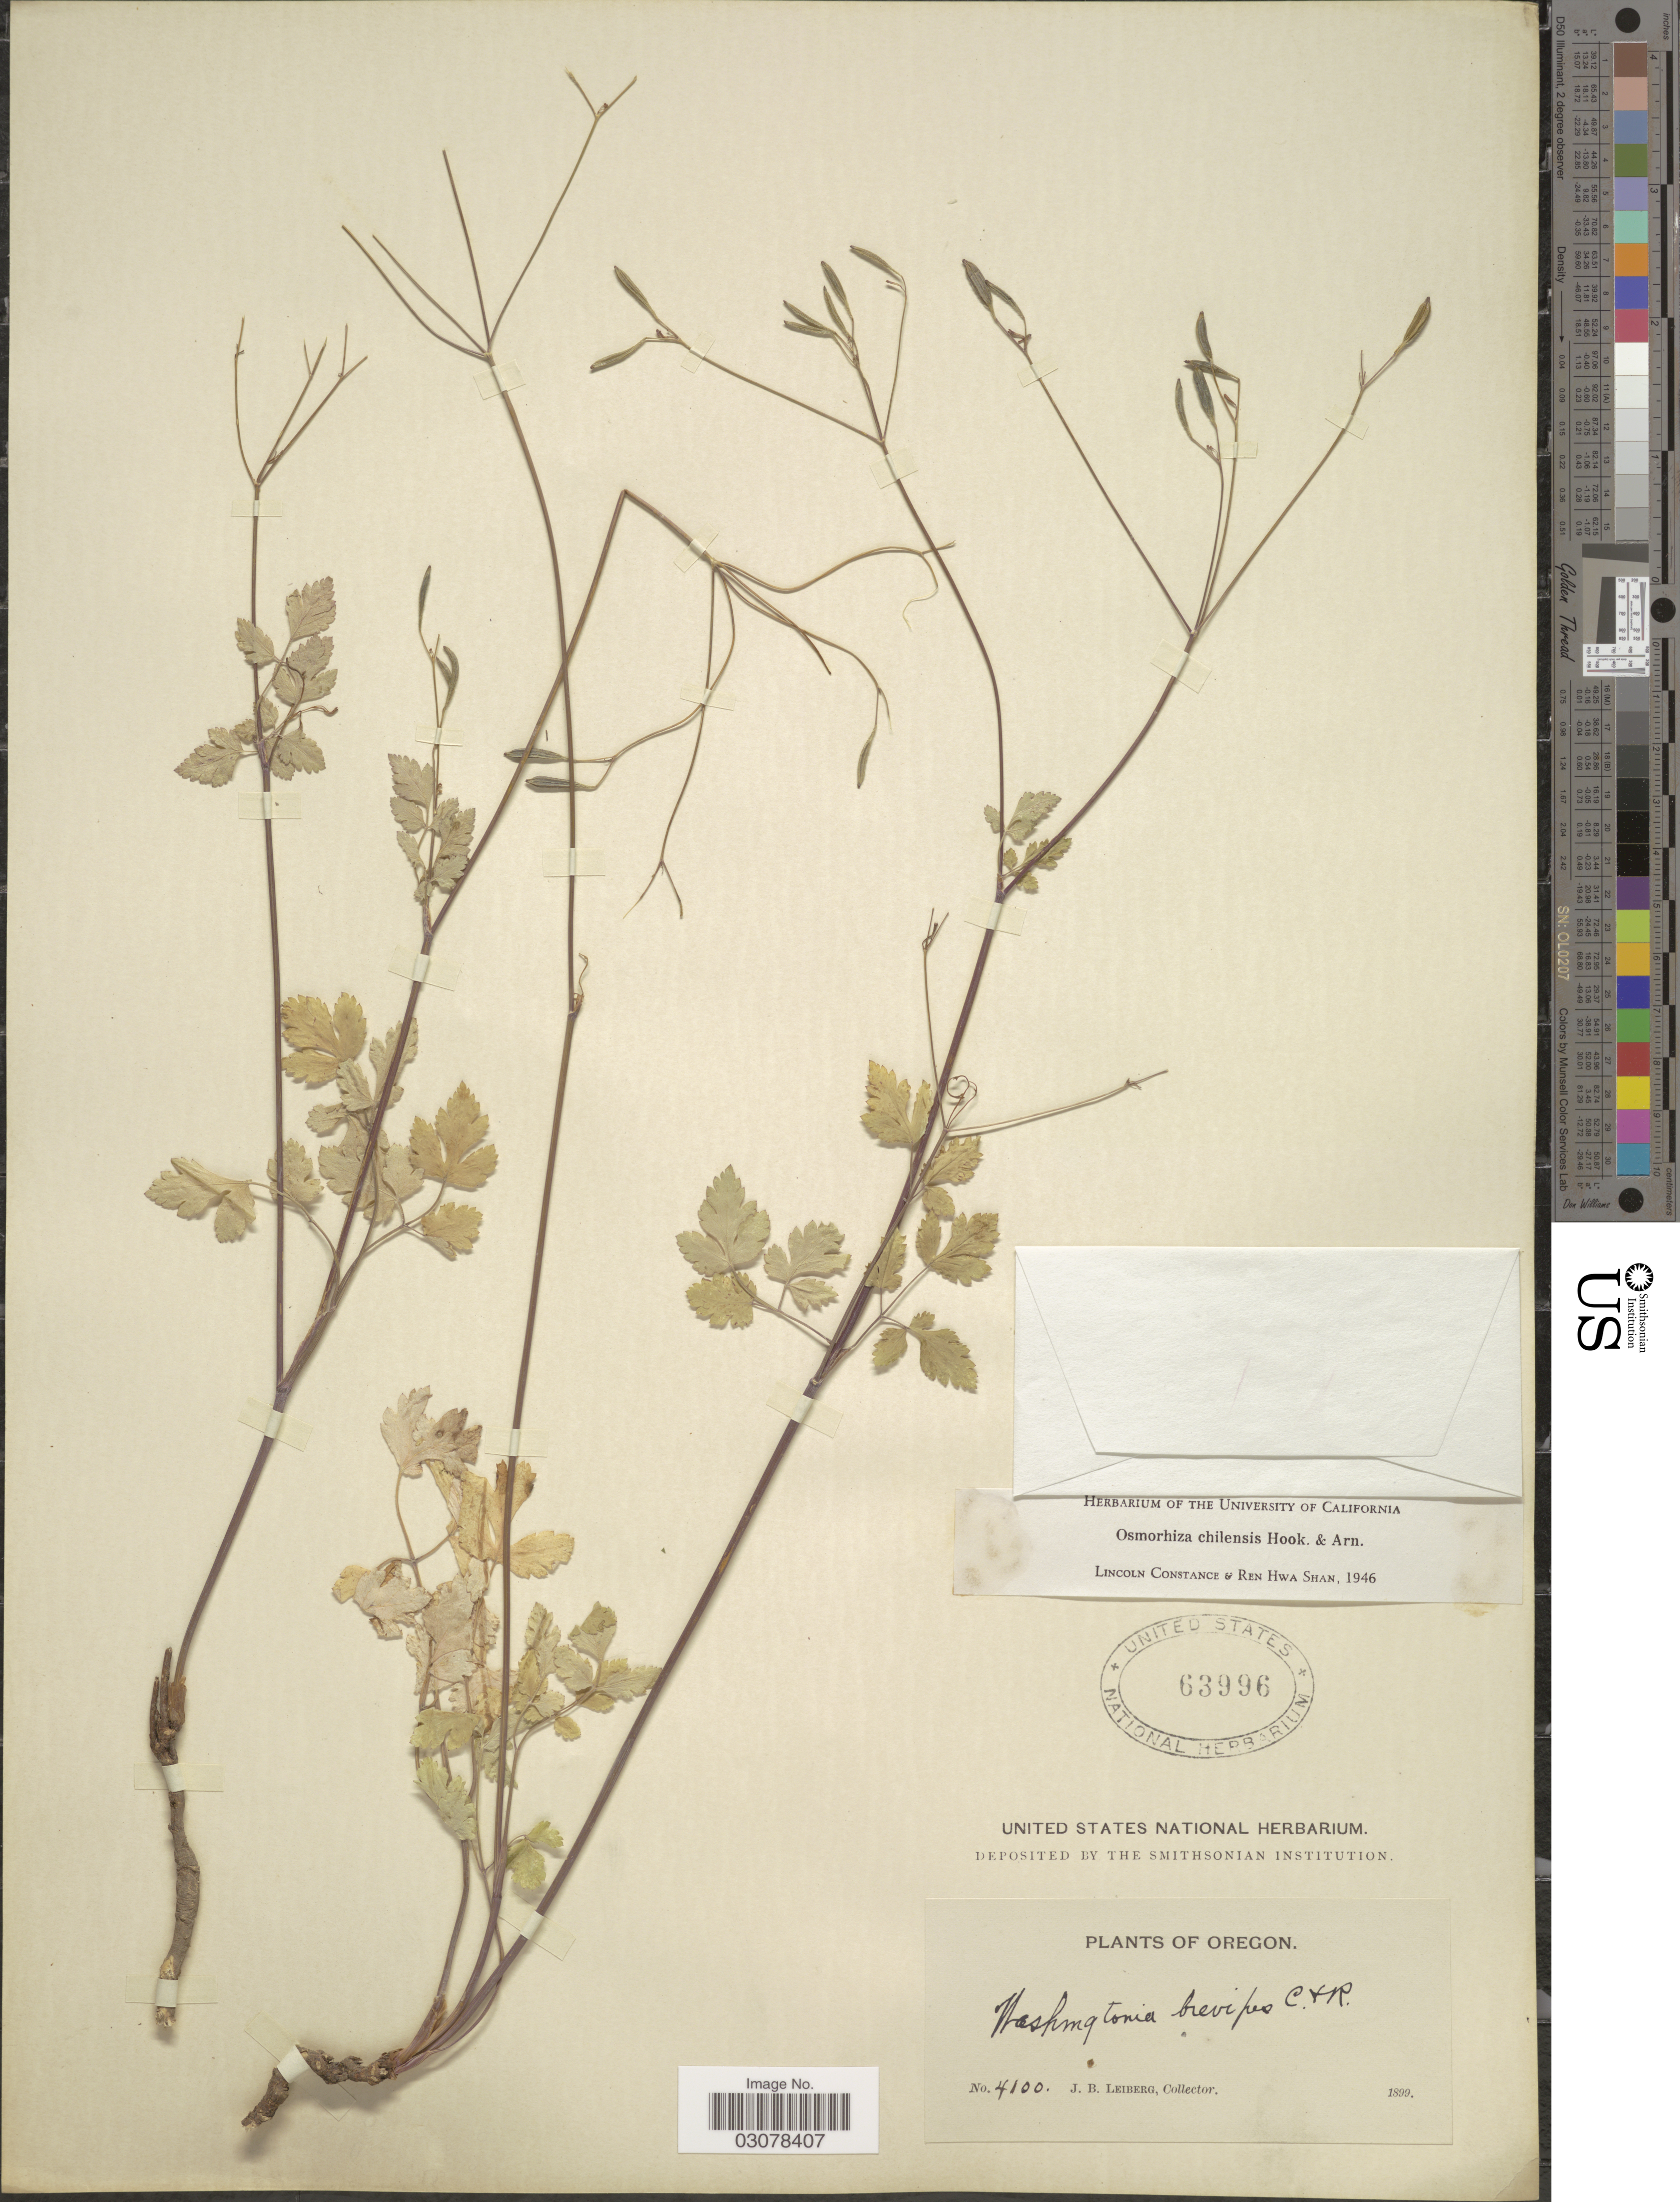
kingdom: Plantae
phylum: Tracheophyta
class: Magnoliopsida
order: Apiales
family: Apiaceae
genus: Osmorhiza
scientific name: Osmorhiza chilensis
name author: Hook. & Arn.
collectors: J. B. Leiberg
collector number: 4100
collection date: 1899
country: United States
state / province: Oregon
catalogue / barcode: US 63996